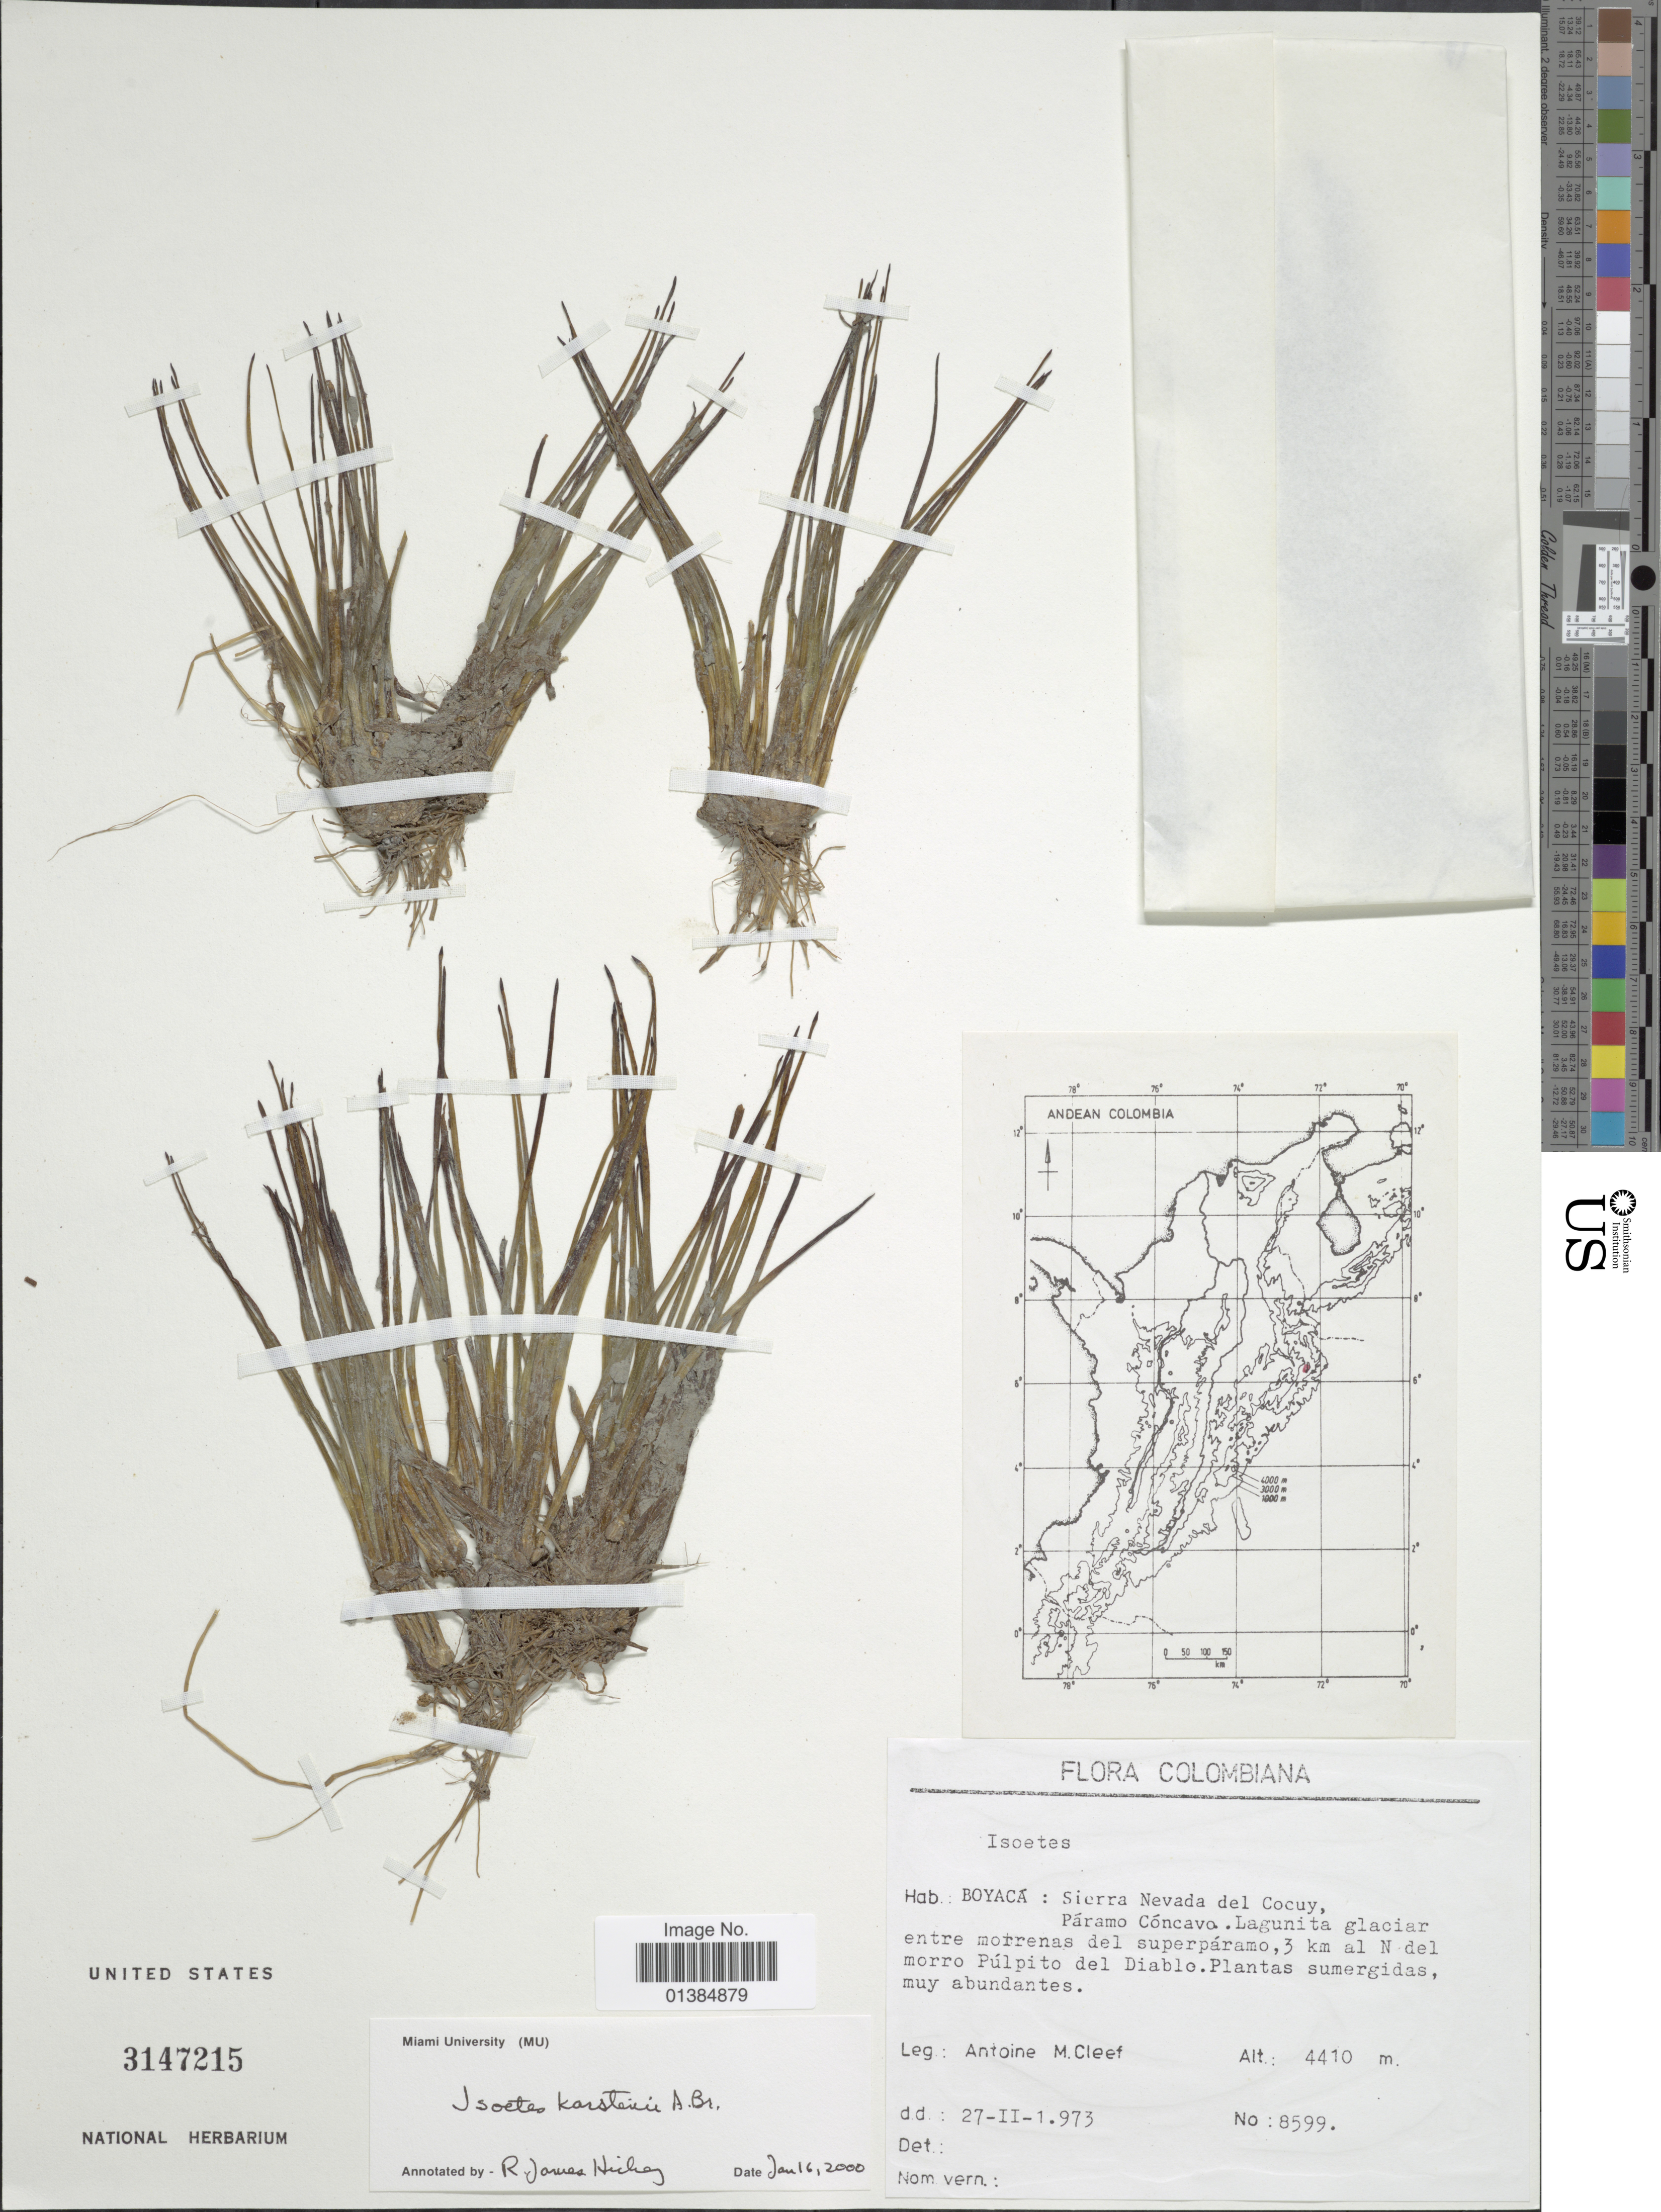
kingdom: Plantae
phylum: Tracheophyta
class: Lycopodiopsida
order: Isoetales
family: Isoetaceae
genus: Isoetes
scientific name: Isoetes karstenii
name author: A. Braun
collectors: A. M. Cleef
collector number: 8599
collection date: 1973-02-27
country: Colombia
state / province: Boyacá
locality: Sierra Nevada del Cocuy, Páramo Cóncavo. Lagunita glaciar entre morrenas del superpáramo, 3 km al N del morro Púlpito del Diablo.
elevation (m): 4410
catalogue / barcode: US 3147215